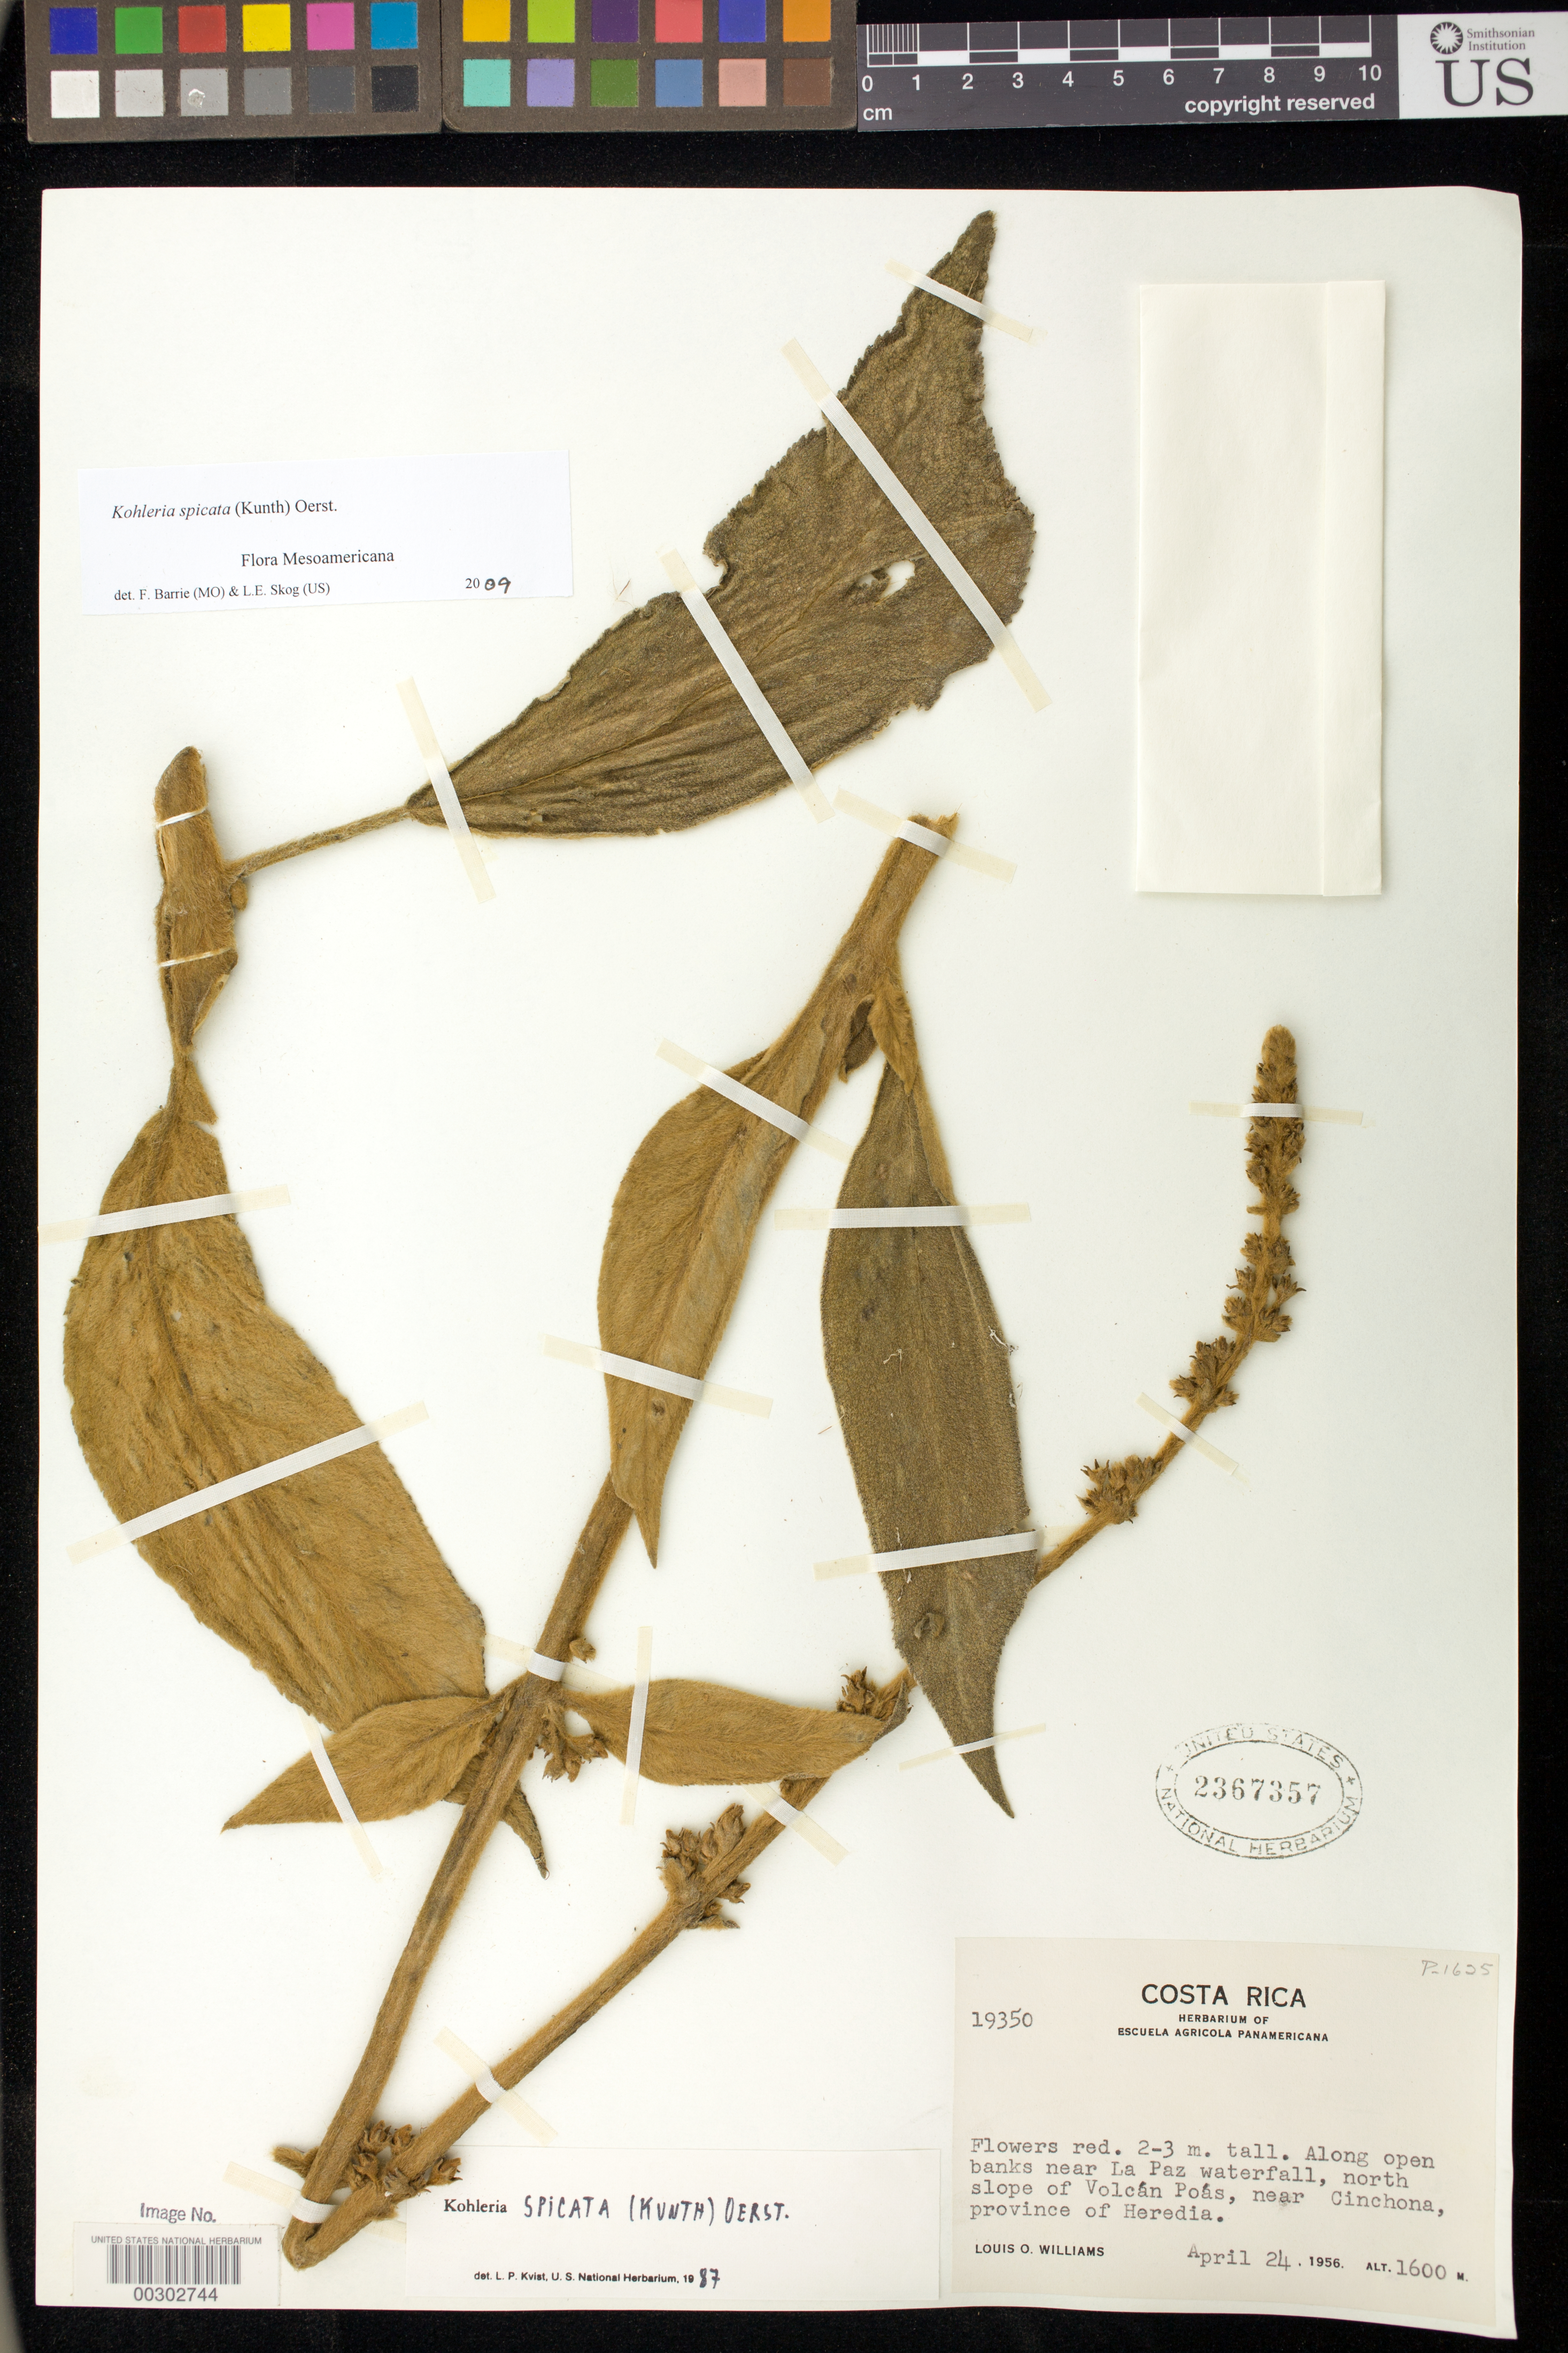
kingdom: Plantae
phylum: Tracheophyta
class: Magnoliopsida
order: Lamiales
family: Gesneriaceae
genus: Kohleria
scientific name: Kohleria spicata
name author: (Kunth) Oerst.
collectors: L. O. Williams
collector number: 19350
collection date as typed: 24 Apr 1956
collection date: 1956-04-24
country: Costa Rica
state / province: Heredia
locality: Along open banks near La Paz waterfall, north slope of Volcan Poas, near Cinchona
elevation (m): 1600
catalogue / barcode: US 2367357